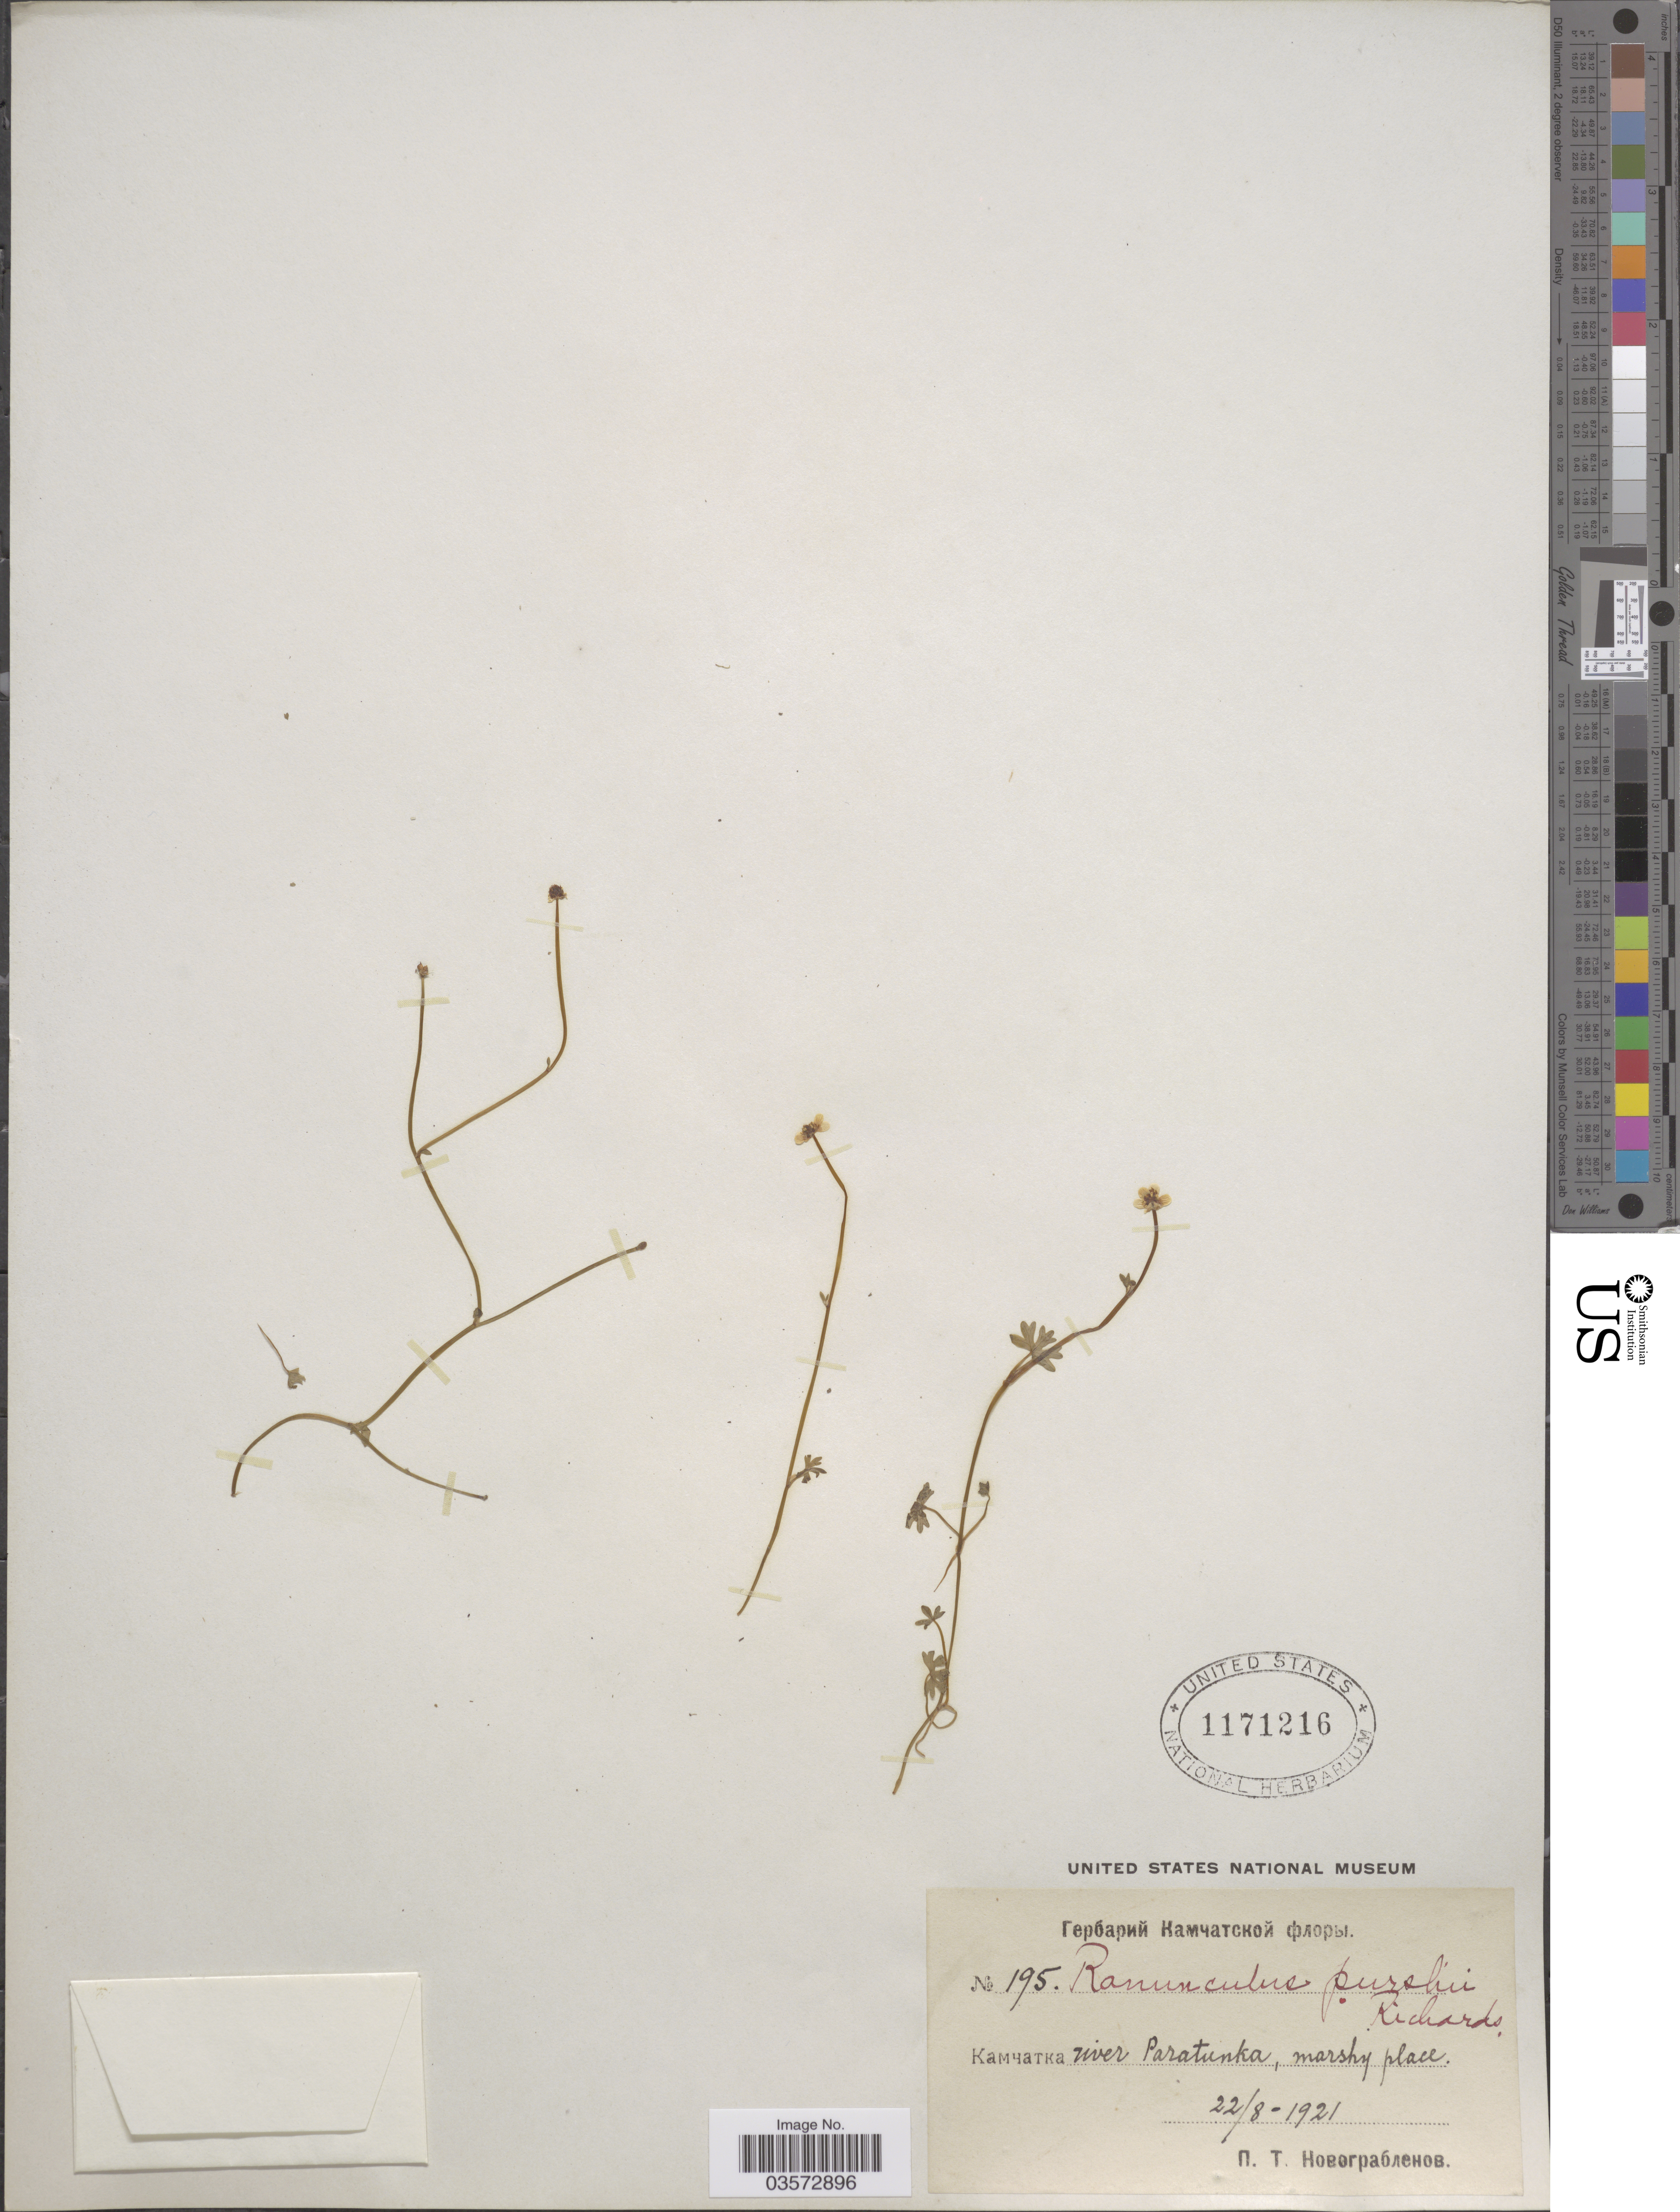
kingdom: Plantae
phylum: Tracheophyta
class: Magnoliopsida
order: Ranunculales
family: Ranunculaceae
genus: Ranunculus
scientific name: Ranunculus purshii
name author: Richardson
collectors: P. Novograblenov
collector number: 195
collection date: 1921-08-22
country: Russian Federation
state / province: Kamchatka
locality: river Paratunka.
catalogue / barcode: US 1171216